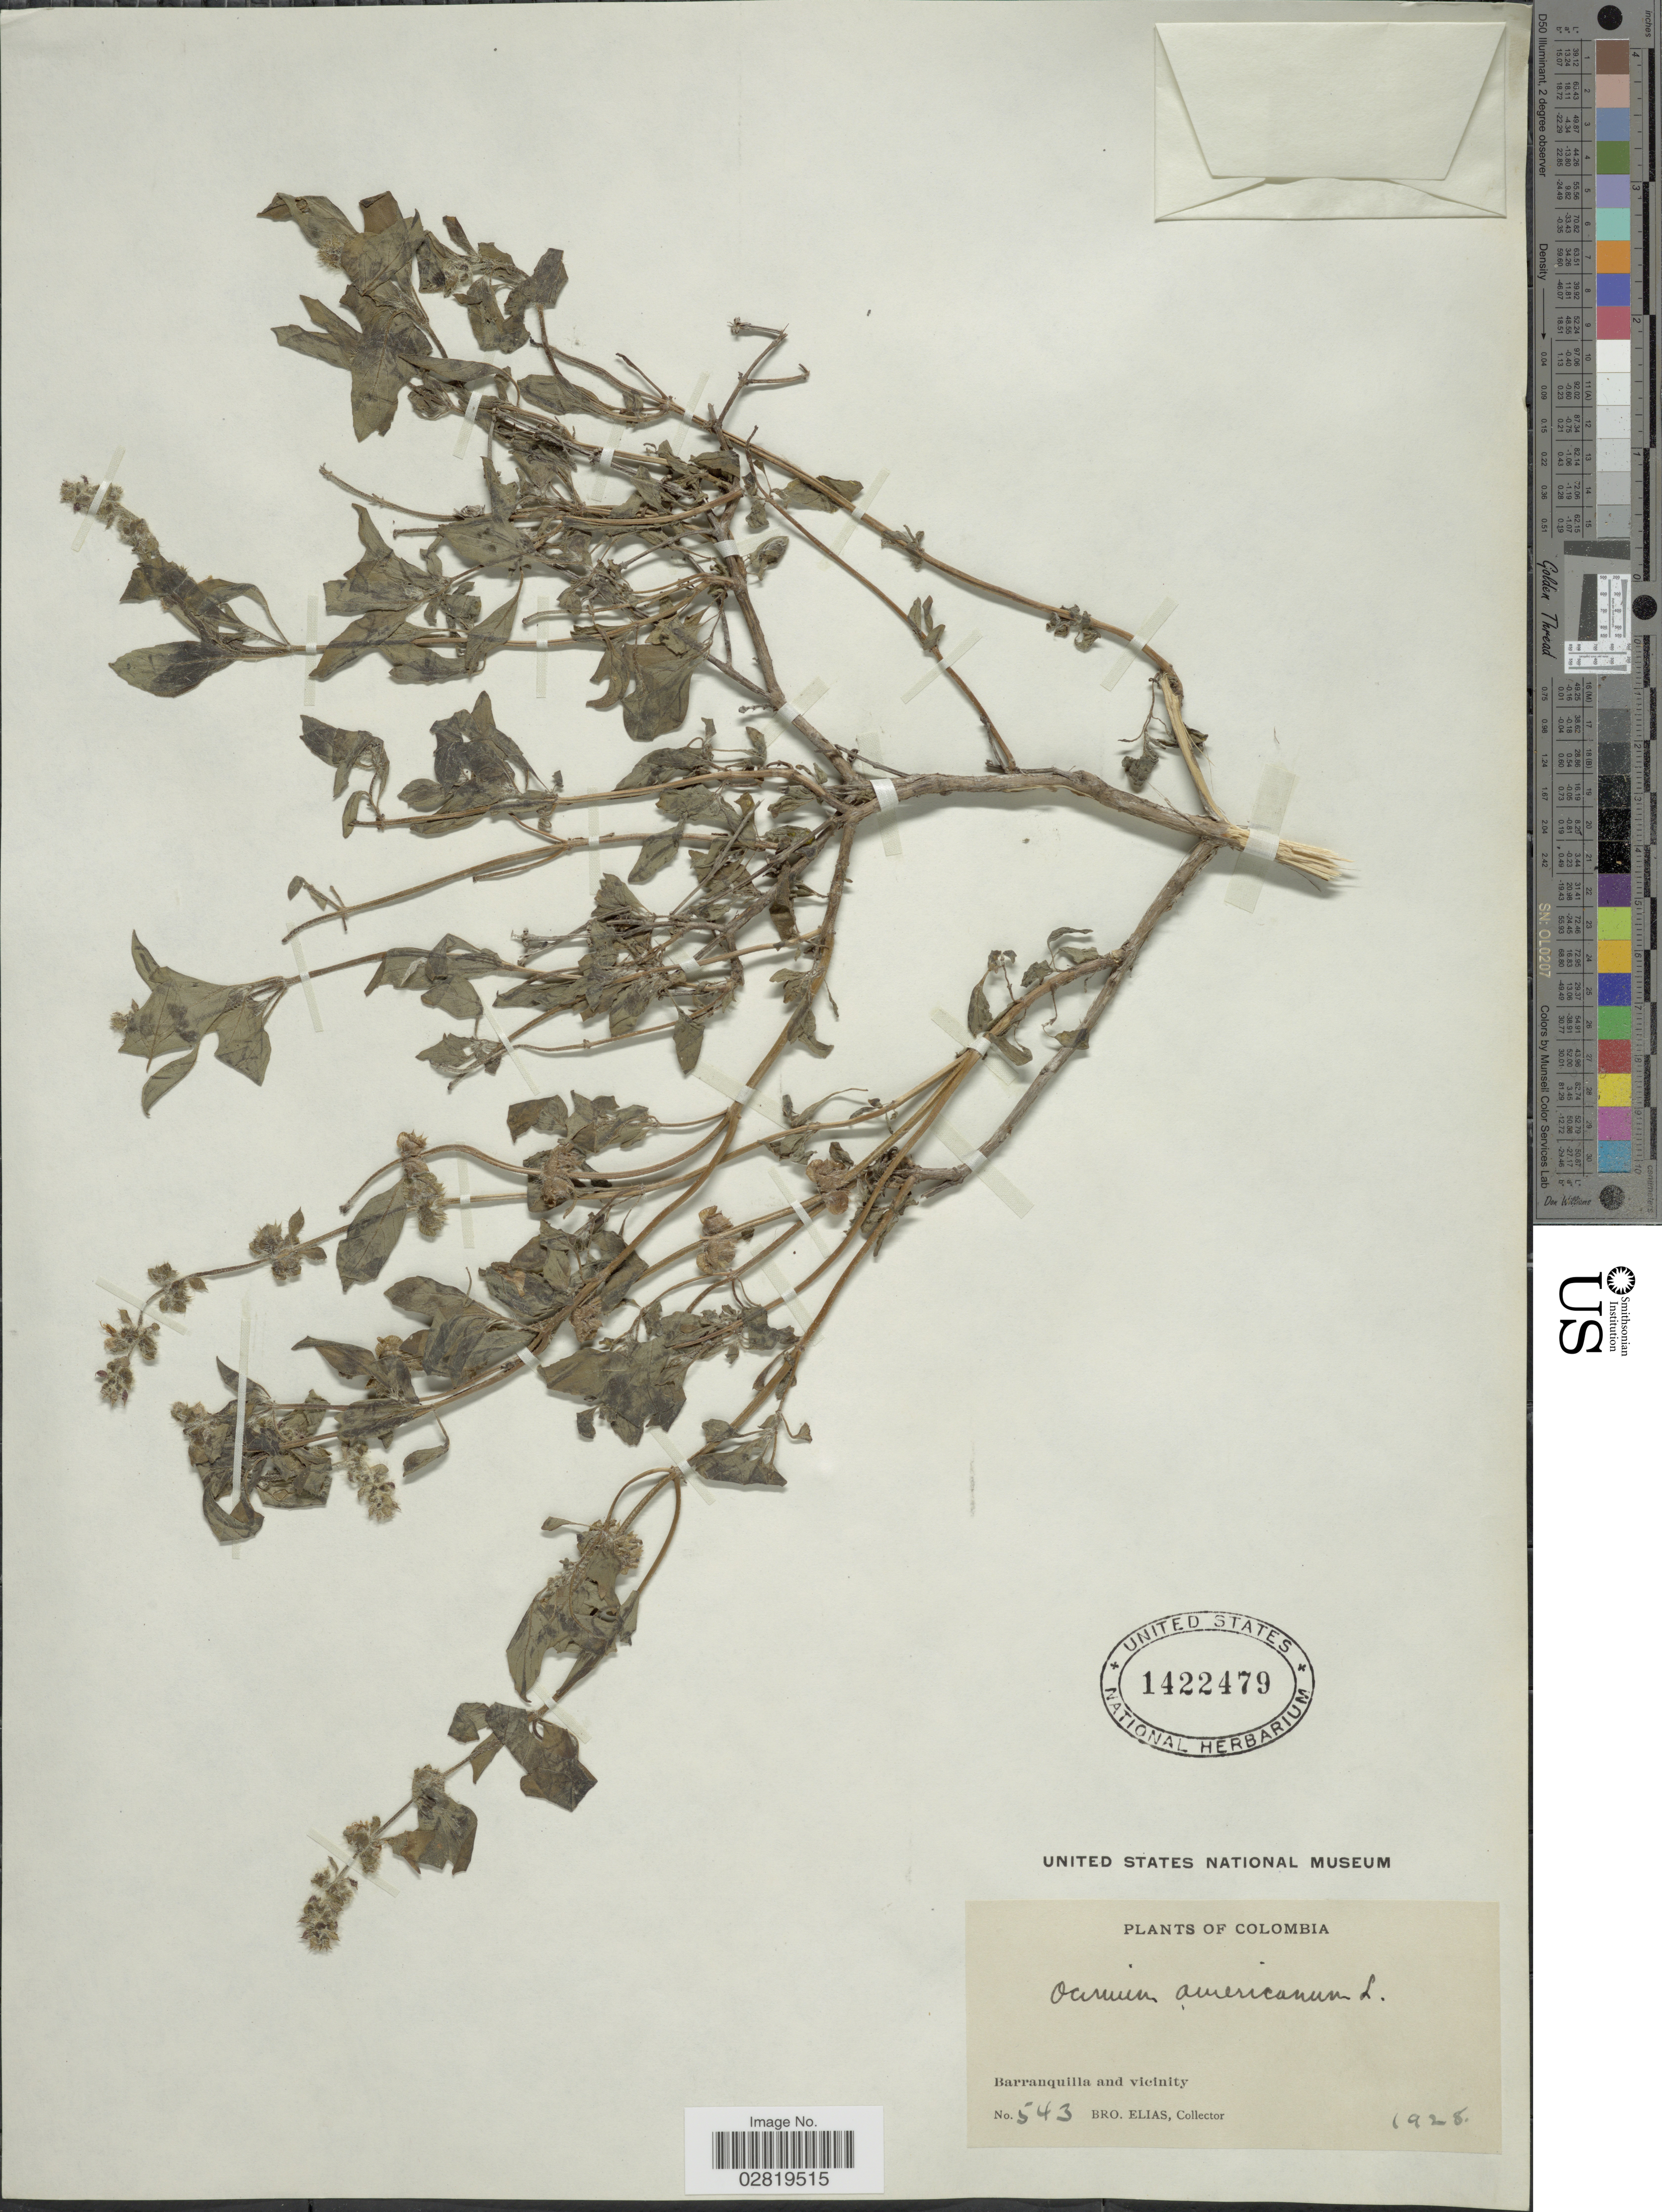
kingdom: Plantae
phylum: Tracheophyta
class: Magnoliopsida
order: Lamiales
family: Lamiaceae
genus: Ocimum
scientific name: Ocimum americanum var. americanum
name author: L.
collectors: Bro. Elias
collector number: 543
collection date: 1928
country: Colombia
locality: Barranquilla and vicinity.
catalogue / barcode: US 1422479